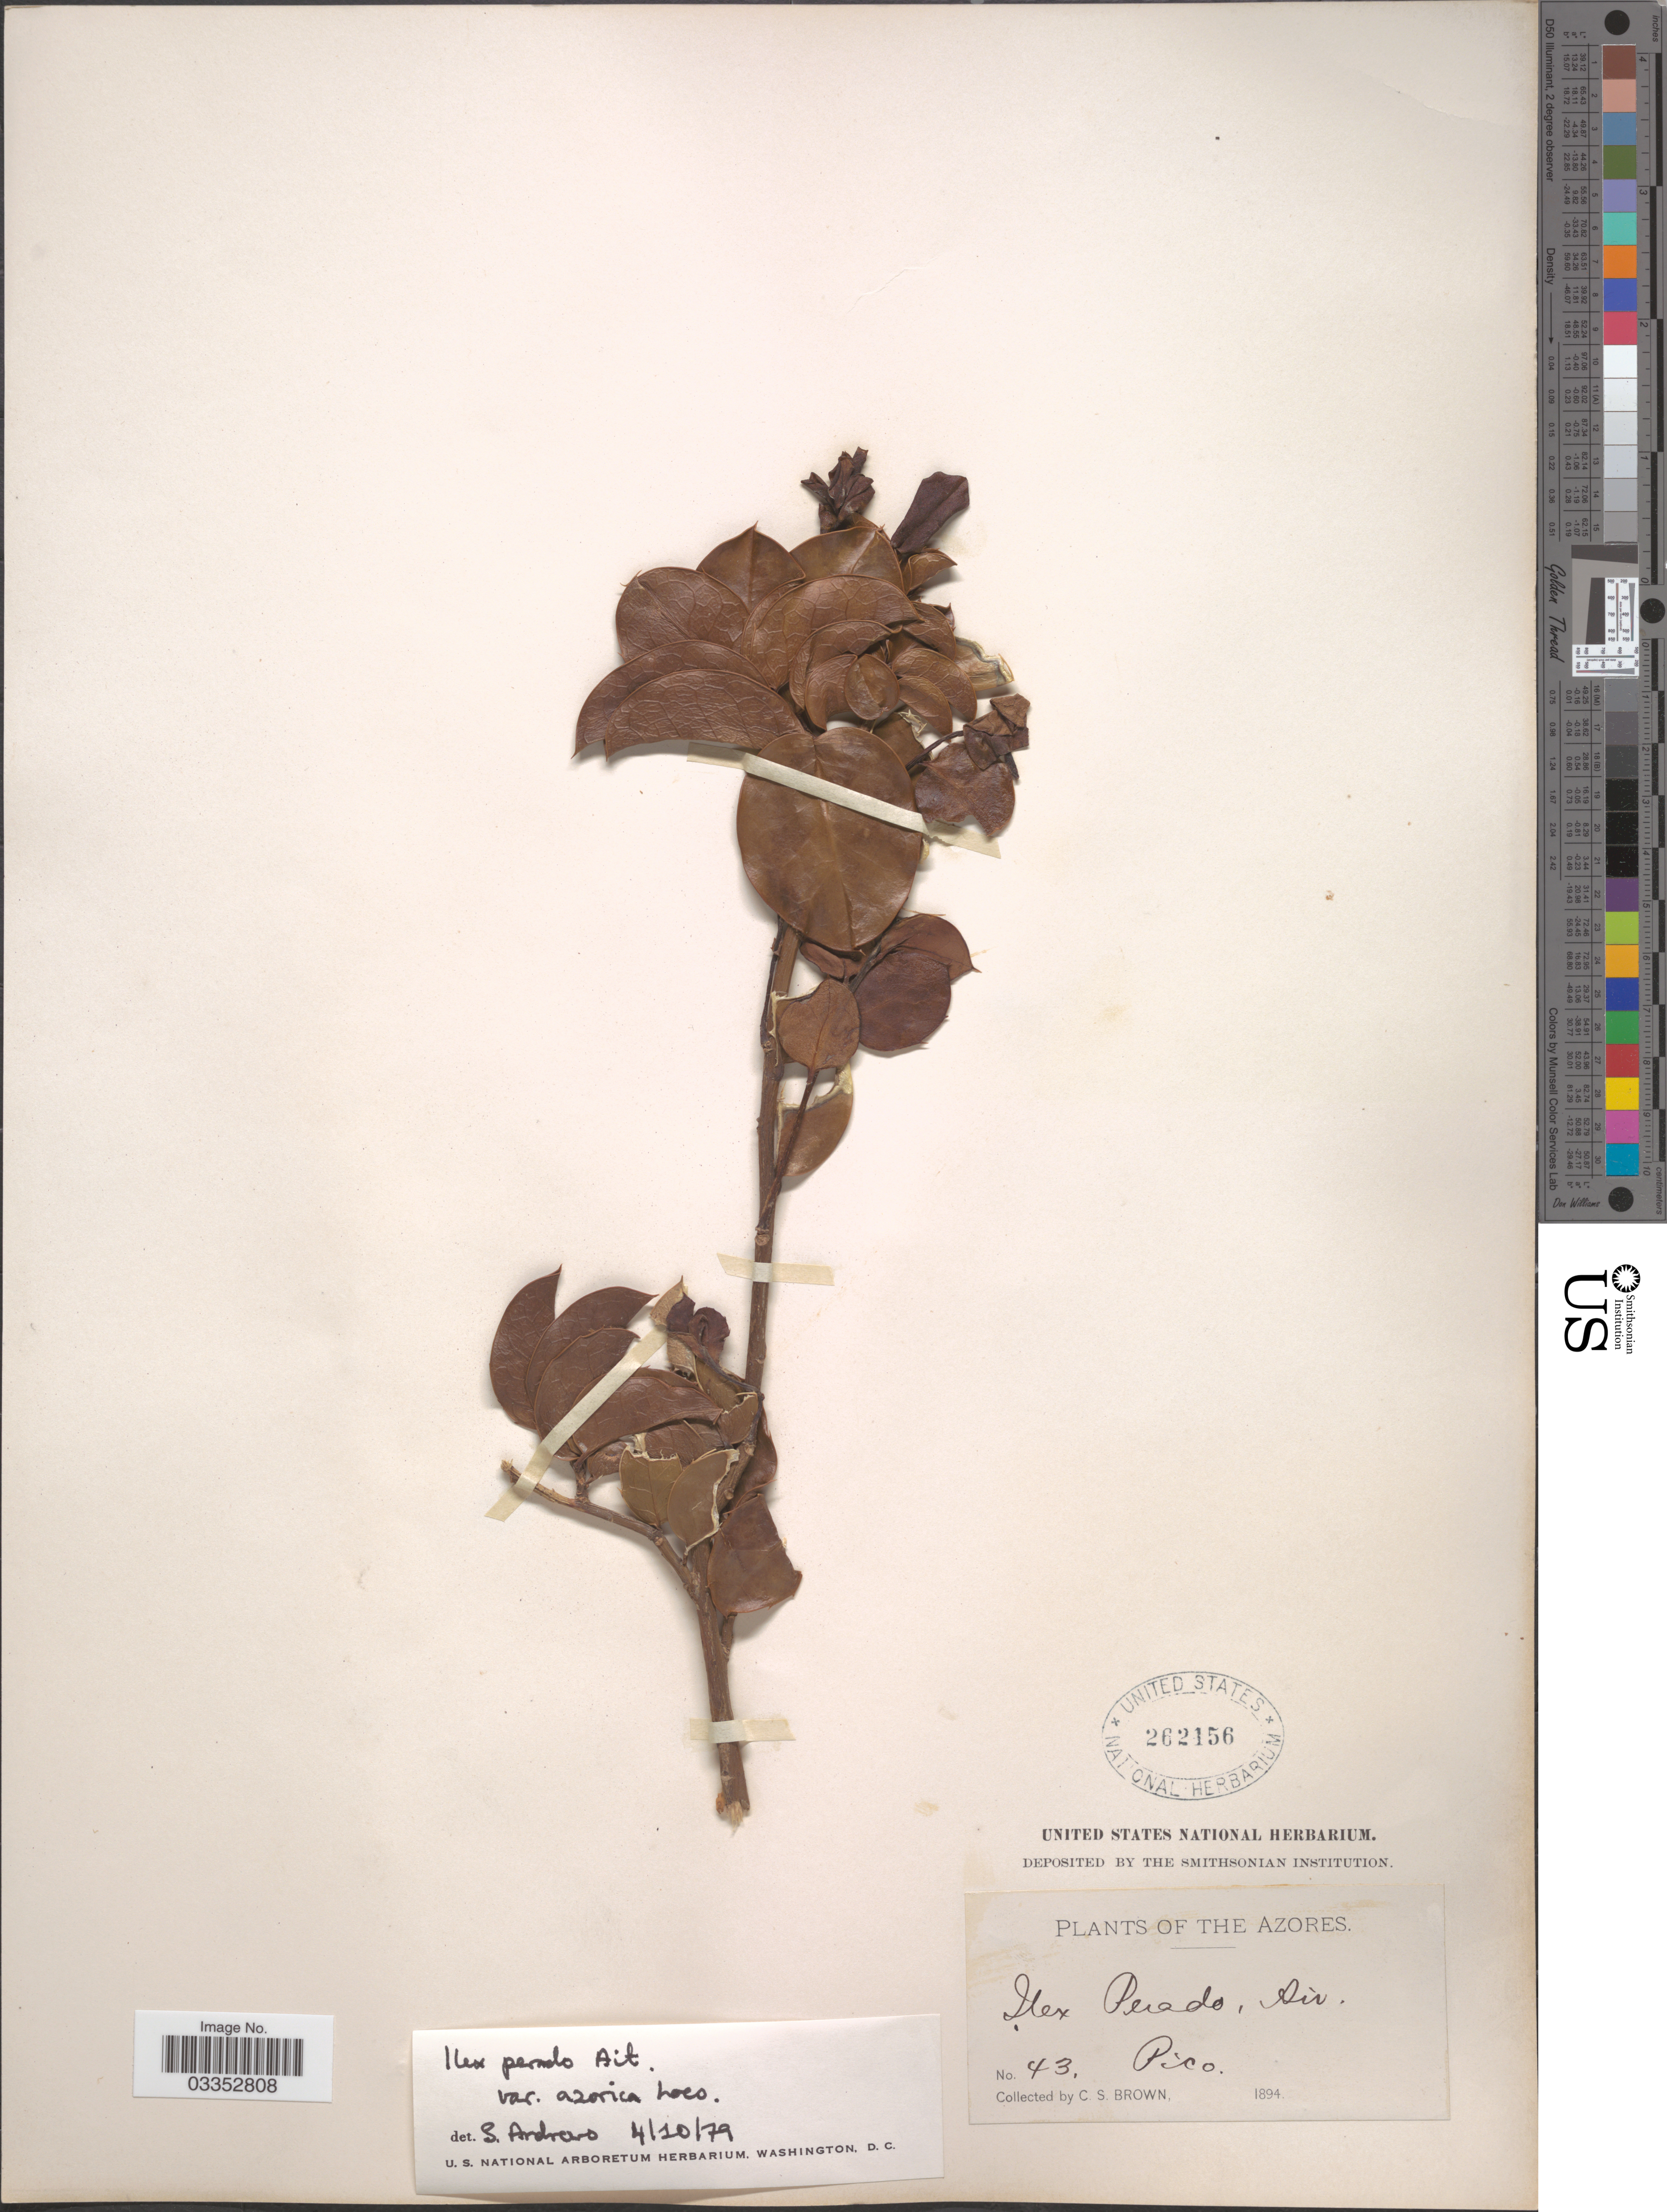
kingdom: Plantae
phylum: Tracheophyta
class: Magnoliopsida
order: Aquifoliales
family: Aquifoliaceae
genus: Ilex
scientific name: Ilex perado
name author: Aiton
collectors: C. S. Brown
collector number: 43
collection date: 1894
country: Portugal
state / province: Azores (Aut. Reg.)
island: Pico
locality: The Azores, Pico.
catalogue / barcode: US 262156